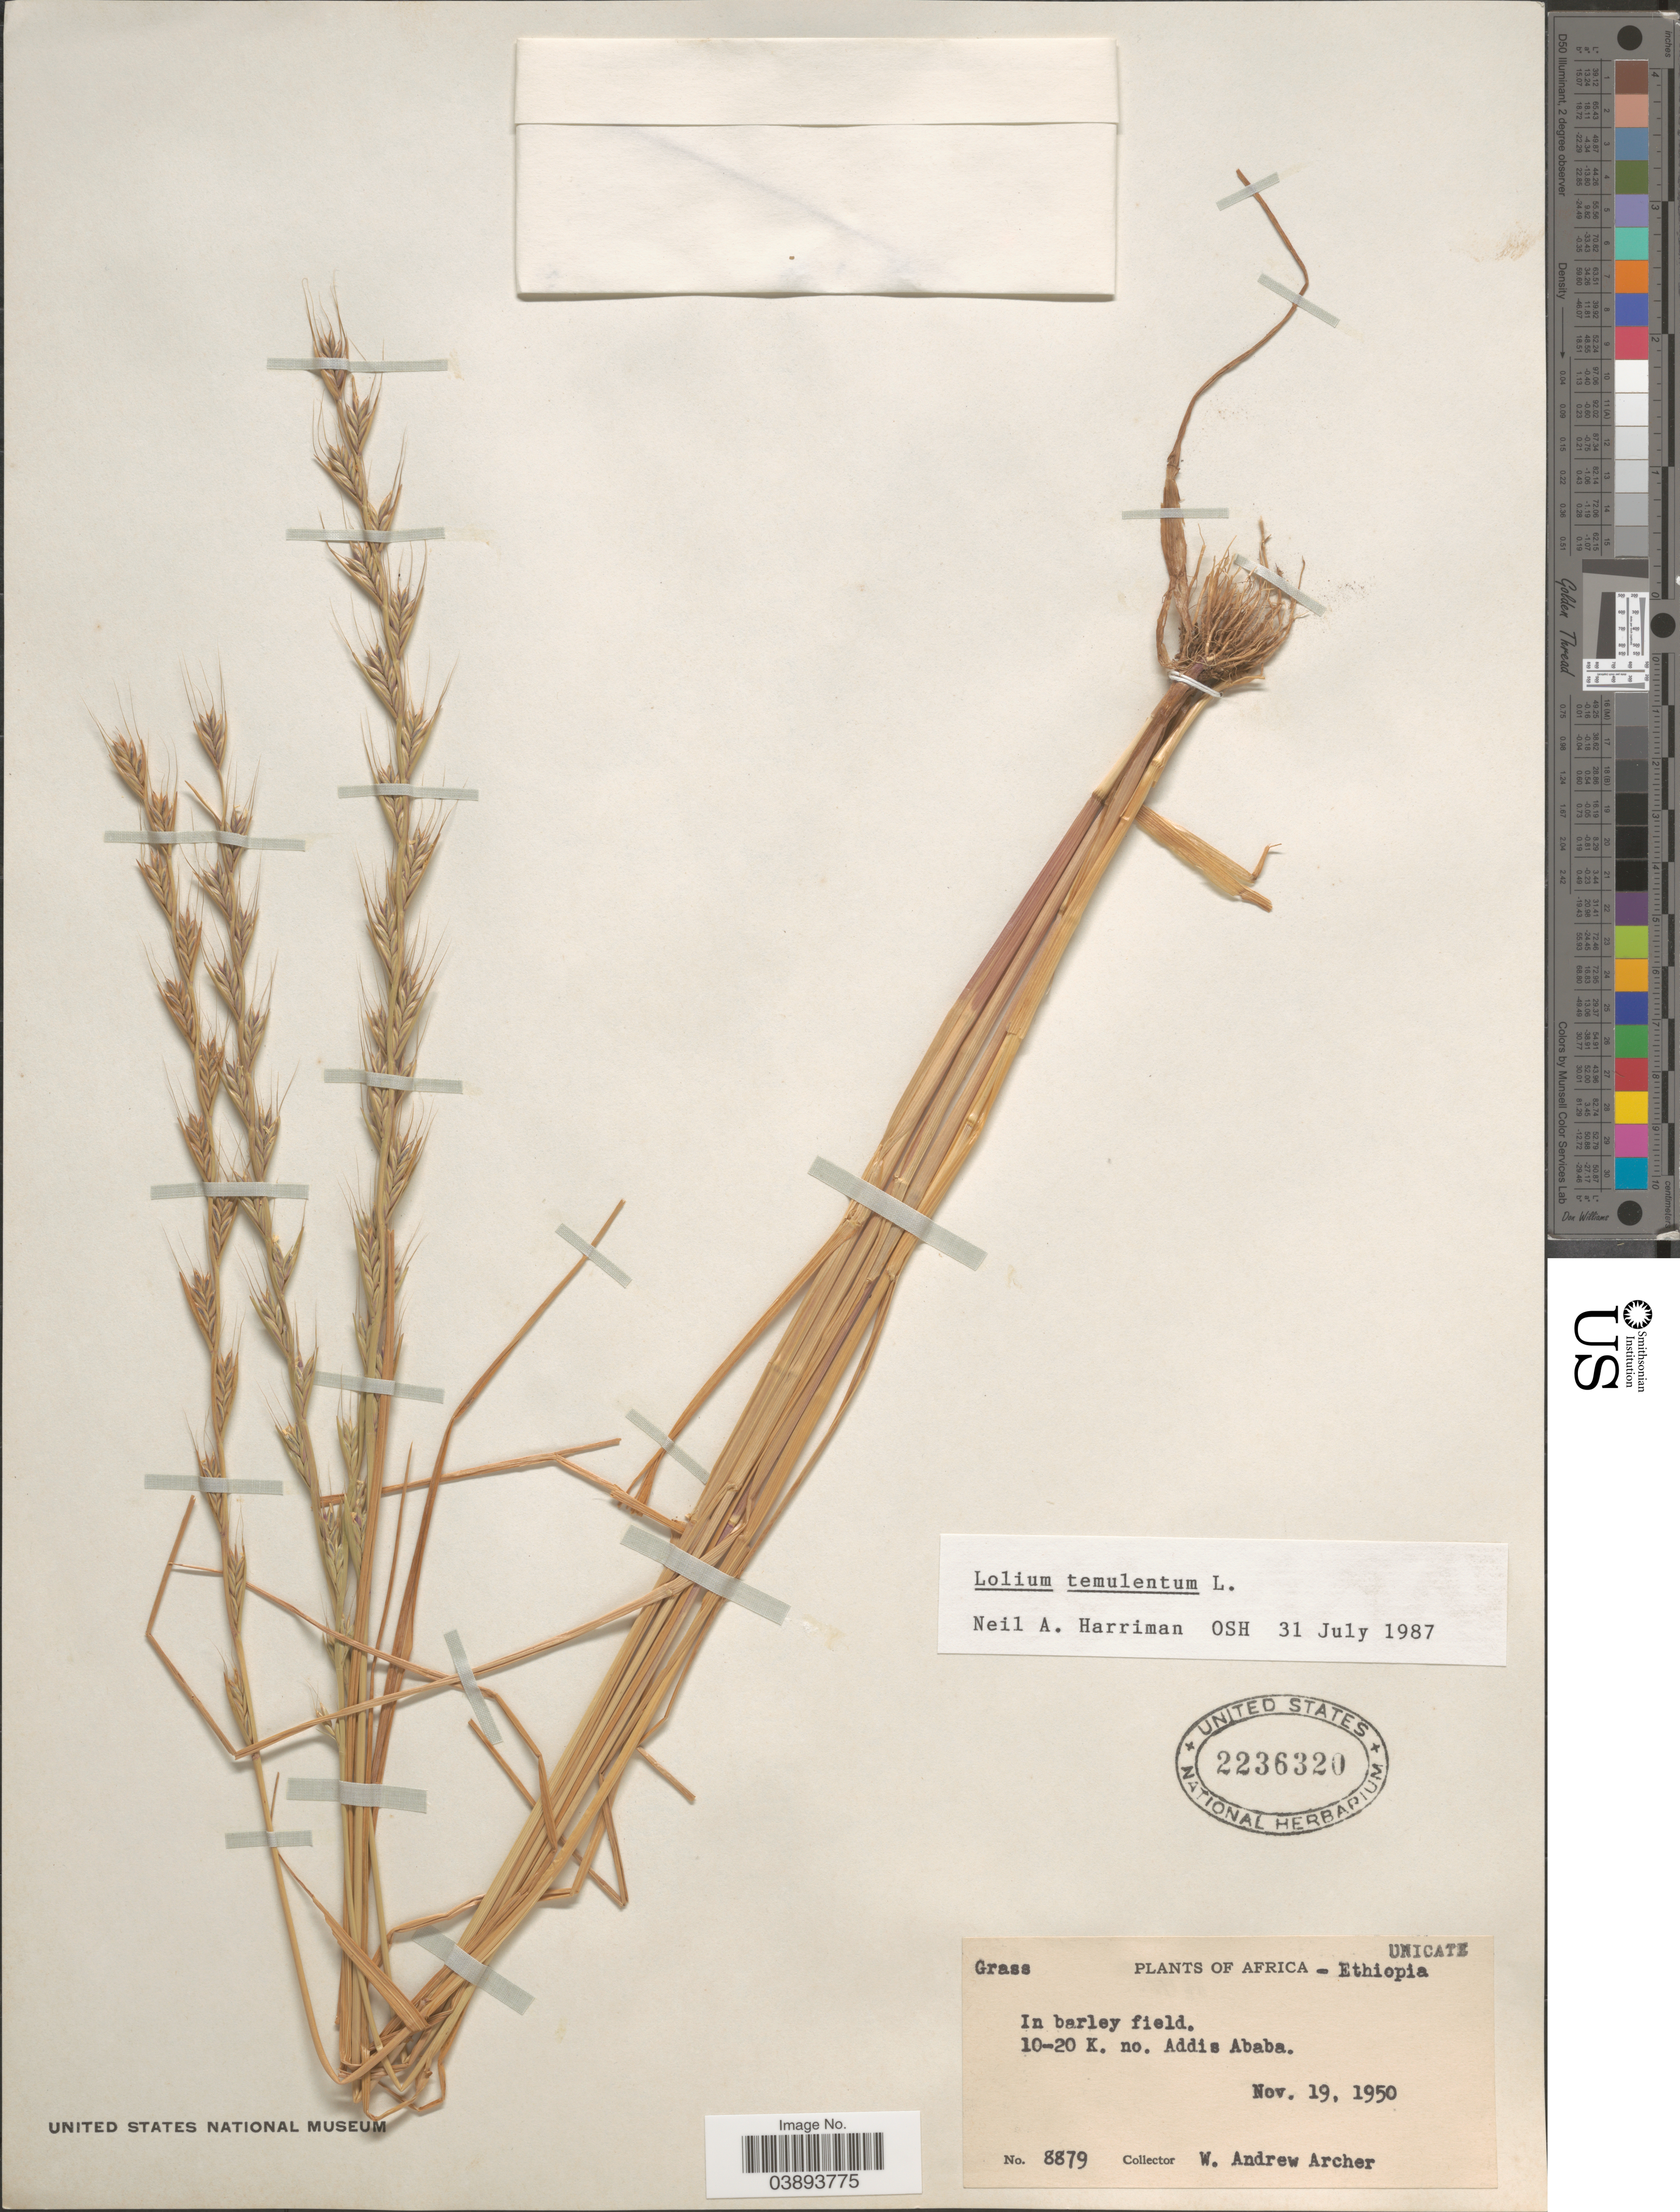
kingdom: Plantae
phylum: Tracheophyta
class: Liliopsida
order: Poales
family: Poaceae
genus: Lolium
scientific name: Lolium temulentum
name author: L.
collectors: W. A. Archer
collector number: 8879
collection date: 1950-11-19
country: Ethiopia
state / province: Addis Ababa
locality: In barley field. 10-20 K. no. Addis Ababa.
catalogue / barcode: US 2236320